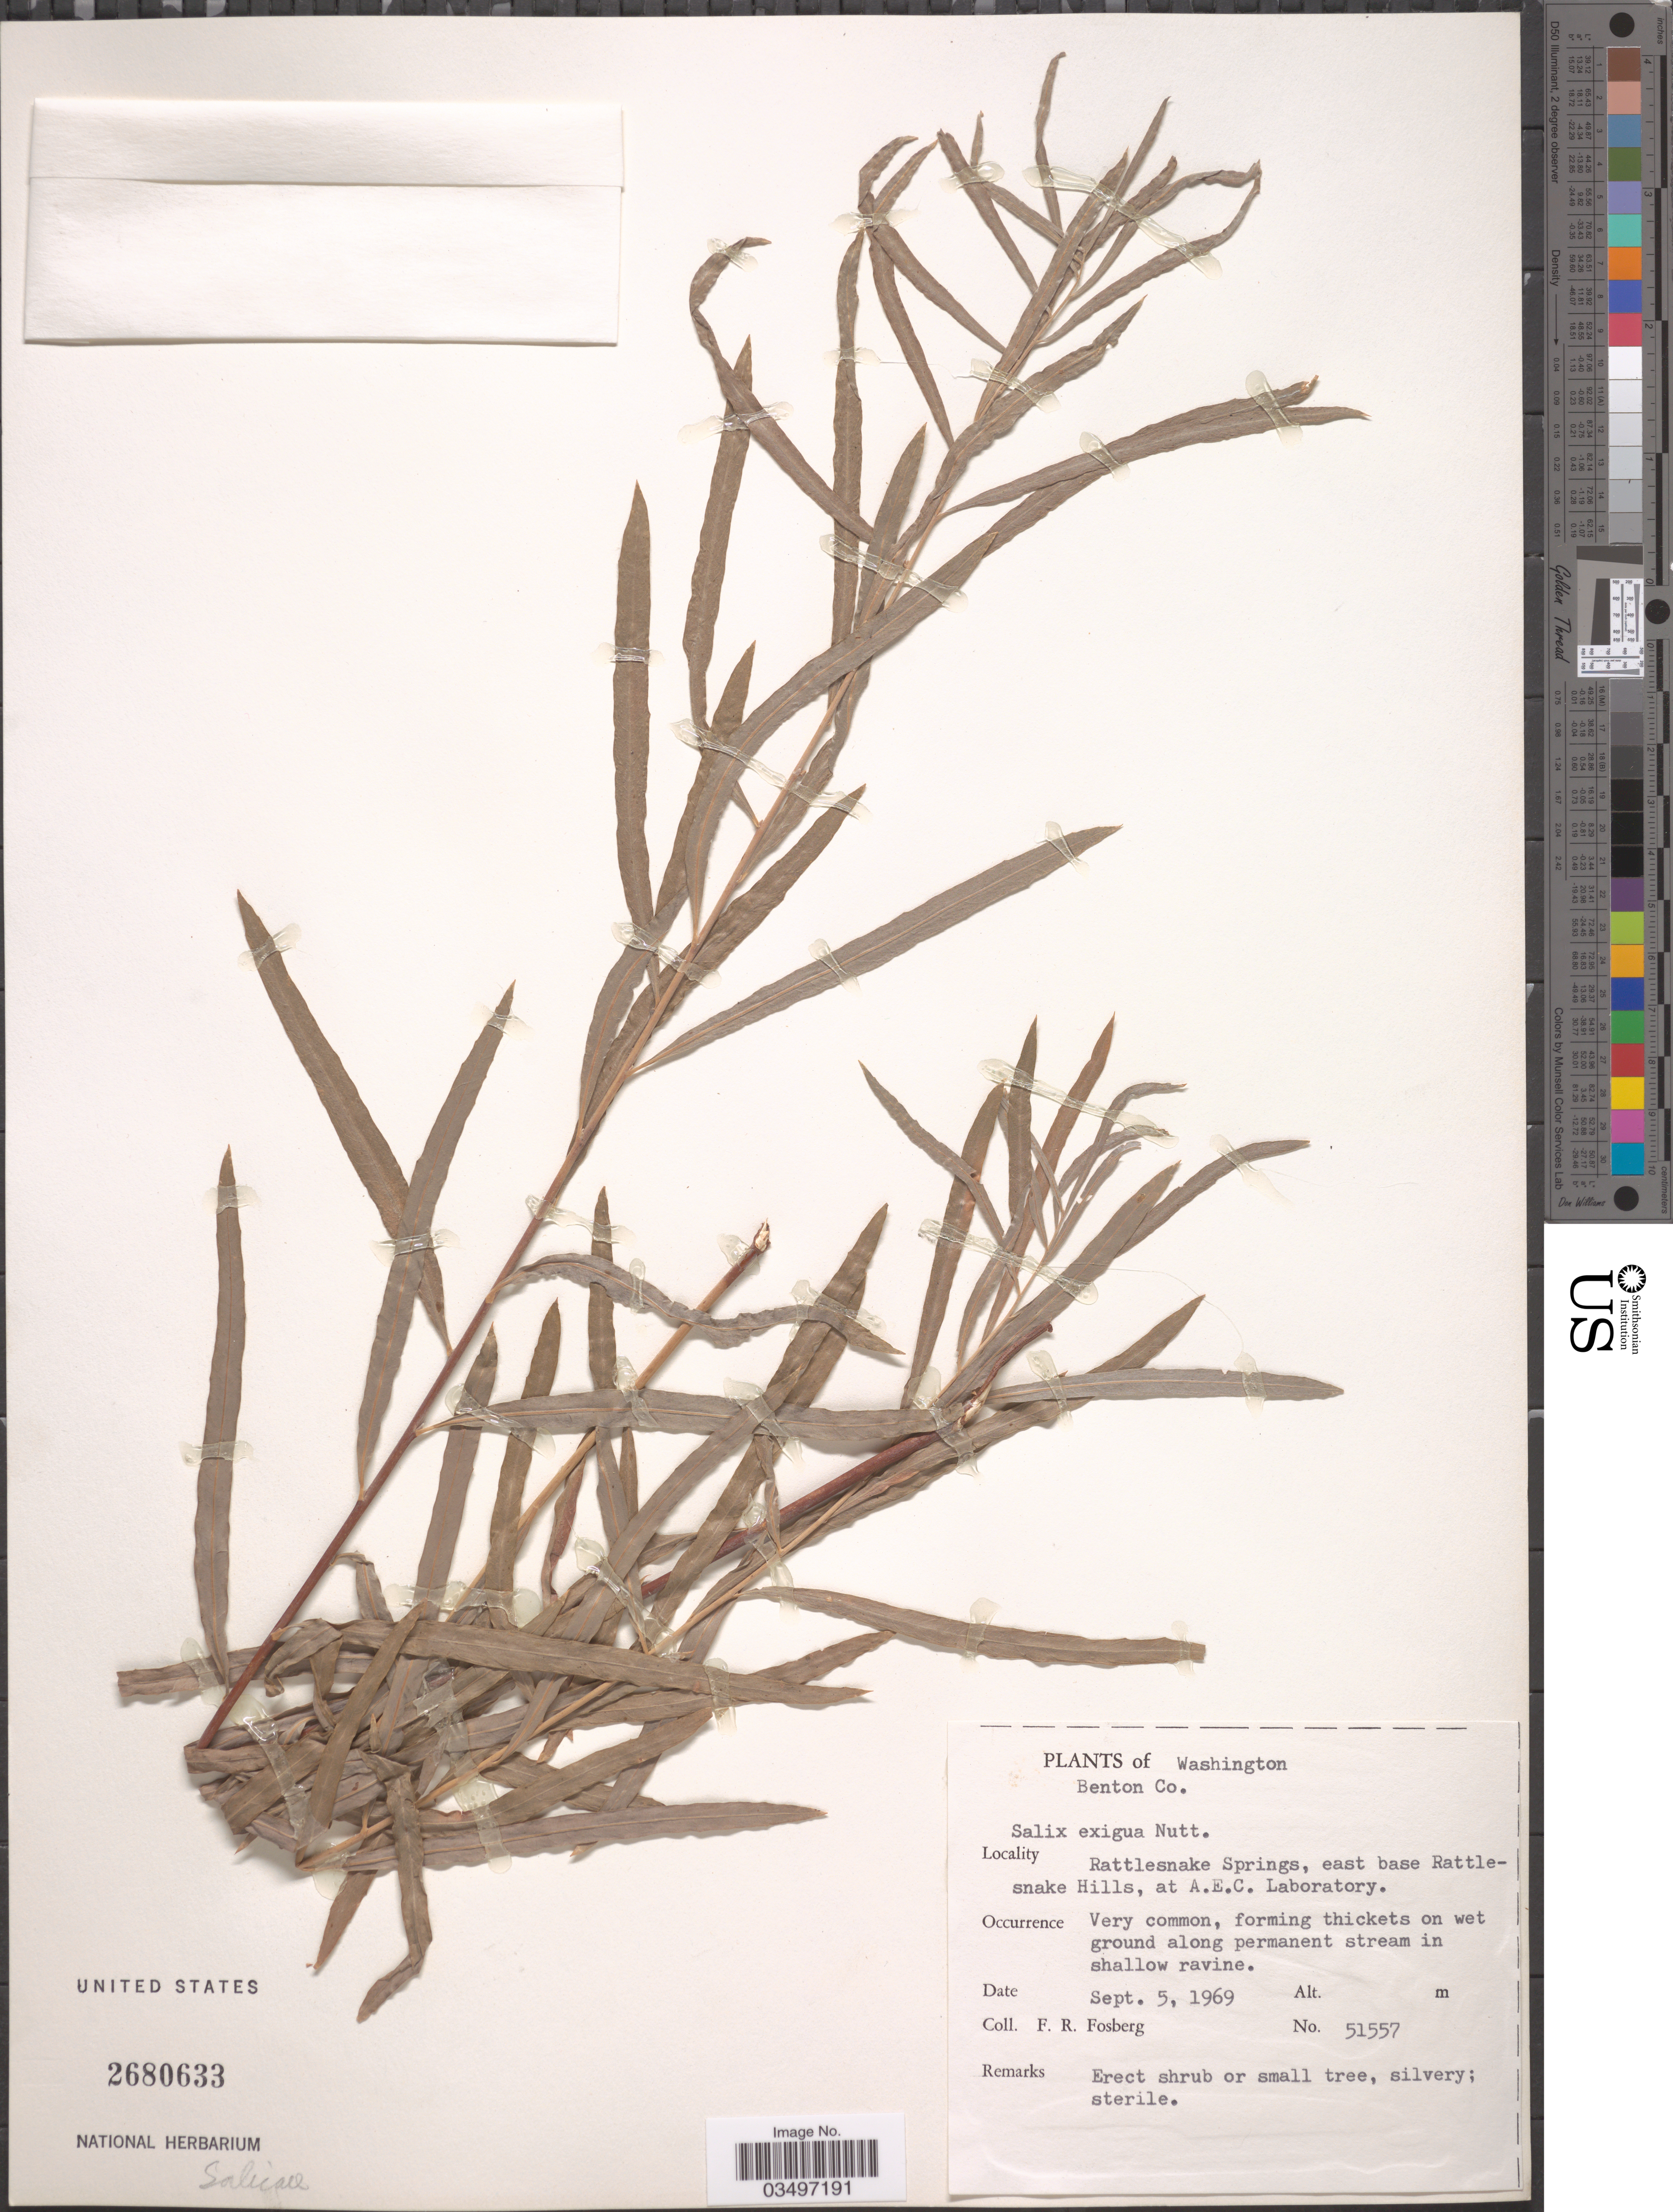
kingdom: Plantae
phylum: Tracheophyta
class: Magnoliopsida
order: Malpighiales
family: Salicaceae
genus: Salix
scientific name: Salix exigua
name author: Nutt.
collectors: F. R. Fosberg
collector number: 51557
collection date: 1969-09-05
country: United States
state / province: Washington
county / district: Benton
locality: Benton Co. Rattlesnake Springs, east base Rattlesnake Hills, at A.E.C. Laboratory.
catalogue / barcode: US 2680633